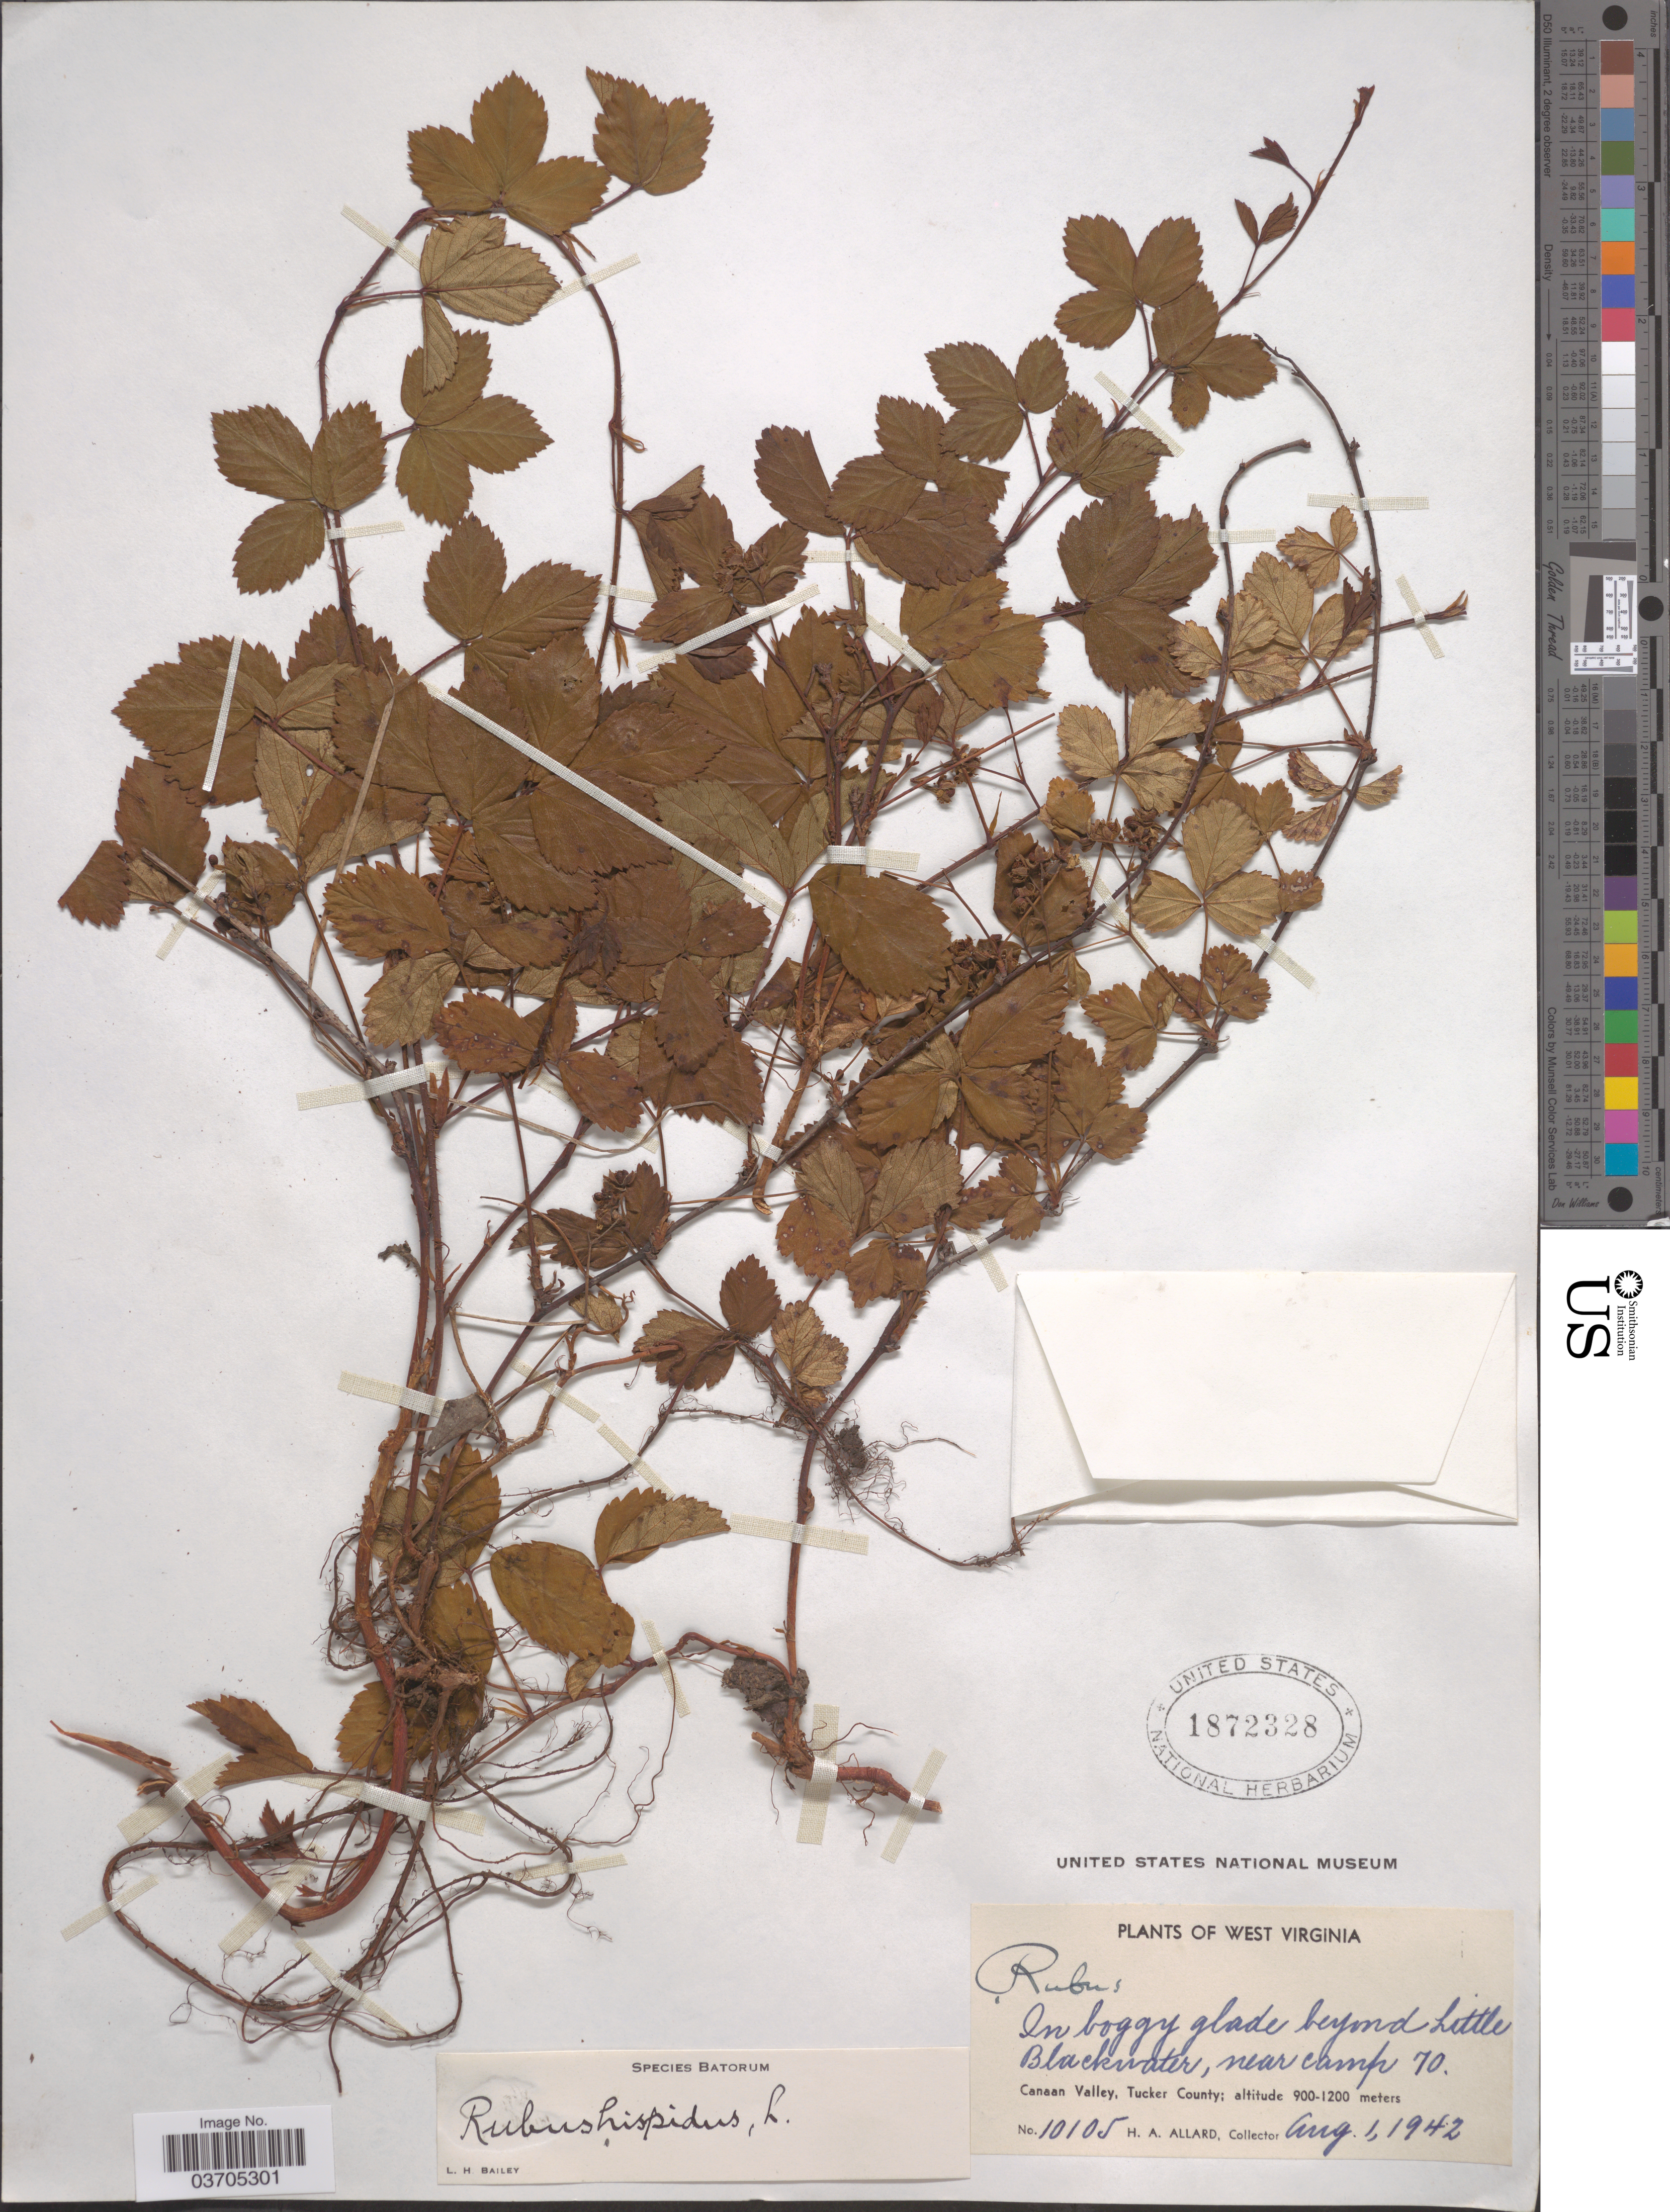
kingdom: Plantae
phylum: Tracheophyta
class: Magnoliopsida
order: Rosales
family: Rosaceae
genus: Rubus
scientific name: Rubus hispidus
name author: L.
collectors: H. A. Allard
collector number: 10105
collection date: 1942-08-01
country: United States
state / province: West Virginia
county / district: Tucker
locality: On boggy glade beyond Little Blackwater, near camp 70. Canaan Valley, Tucker County.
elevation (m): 900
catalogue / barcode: US 1872328